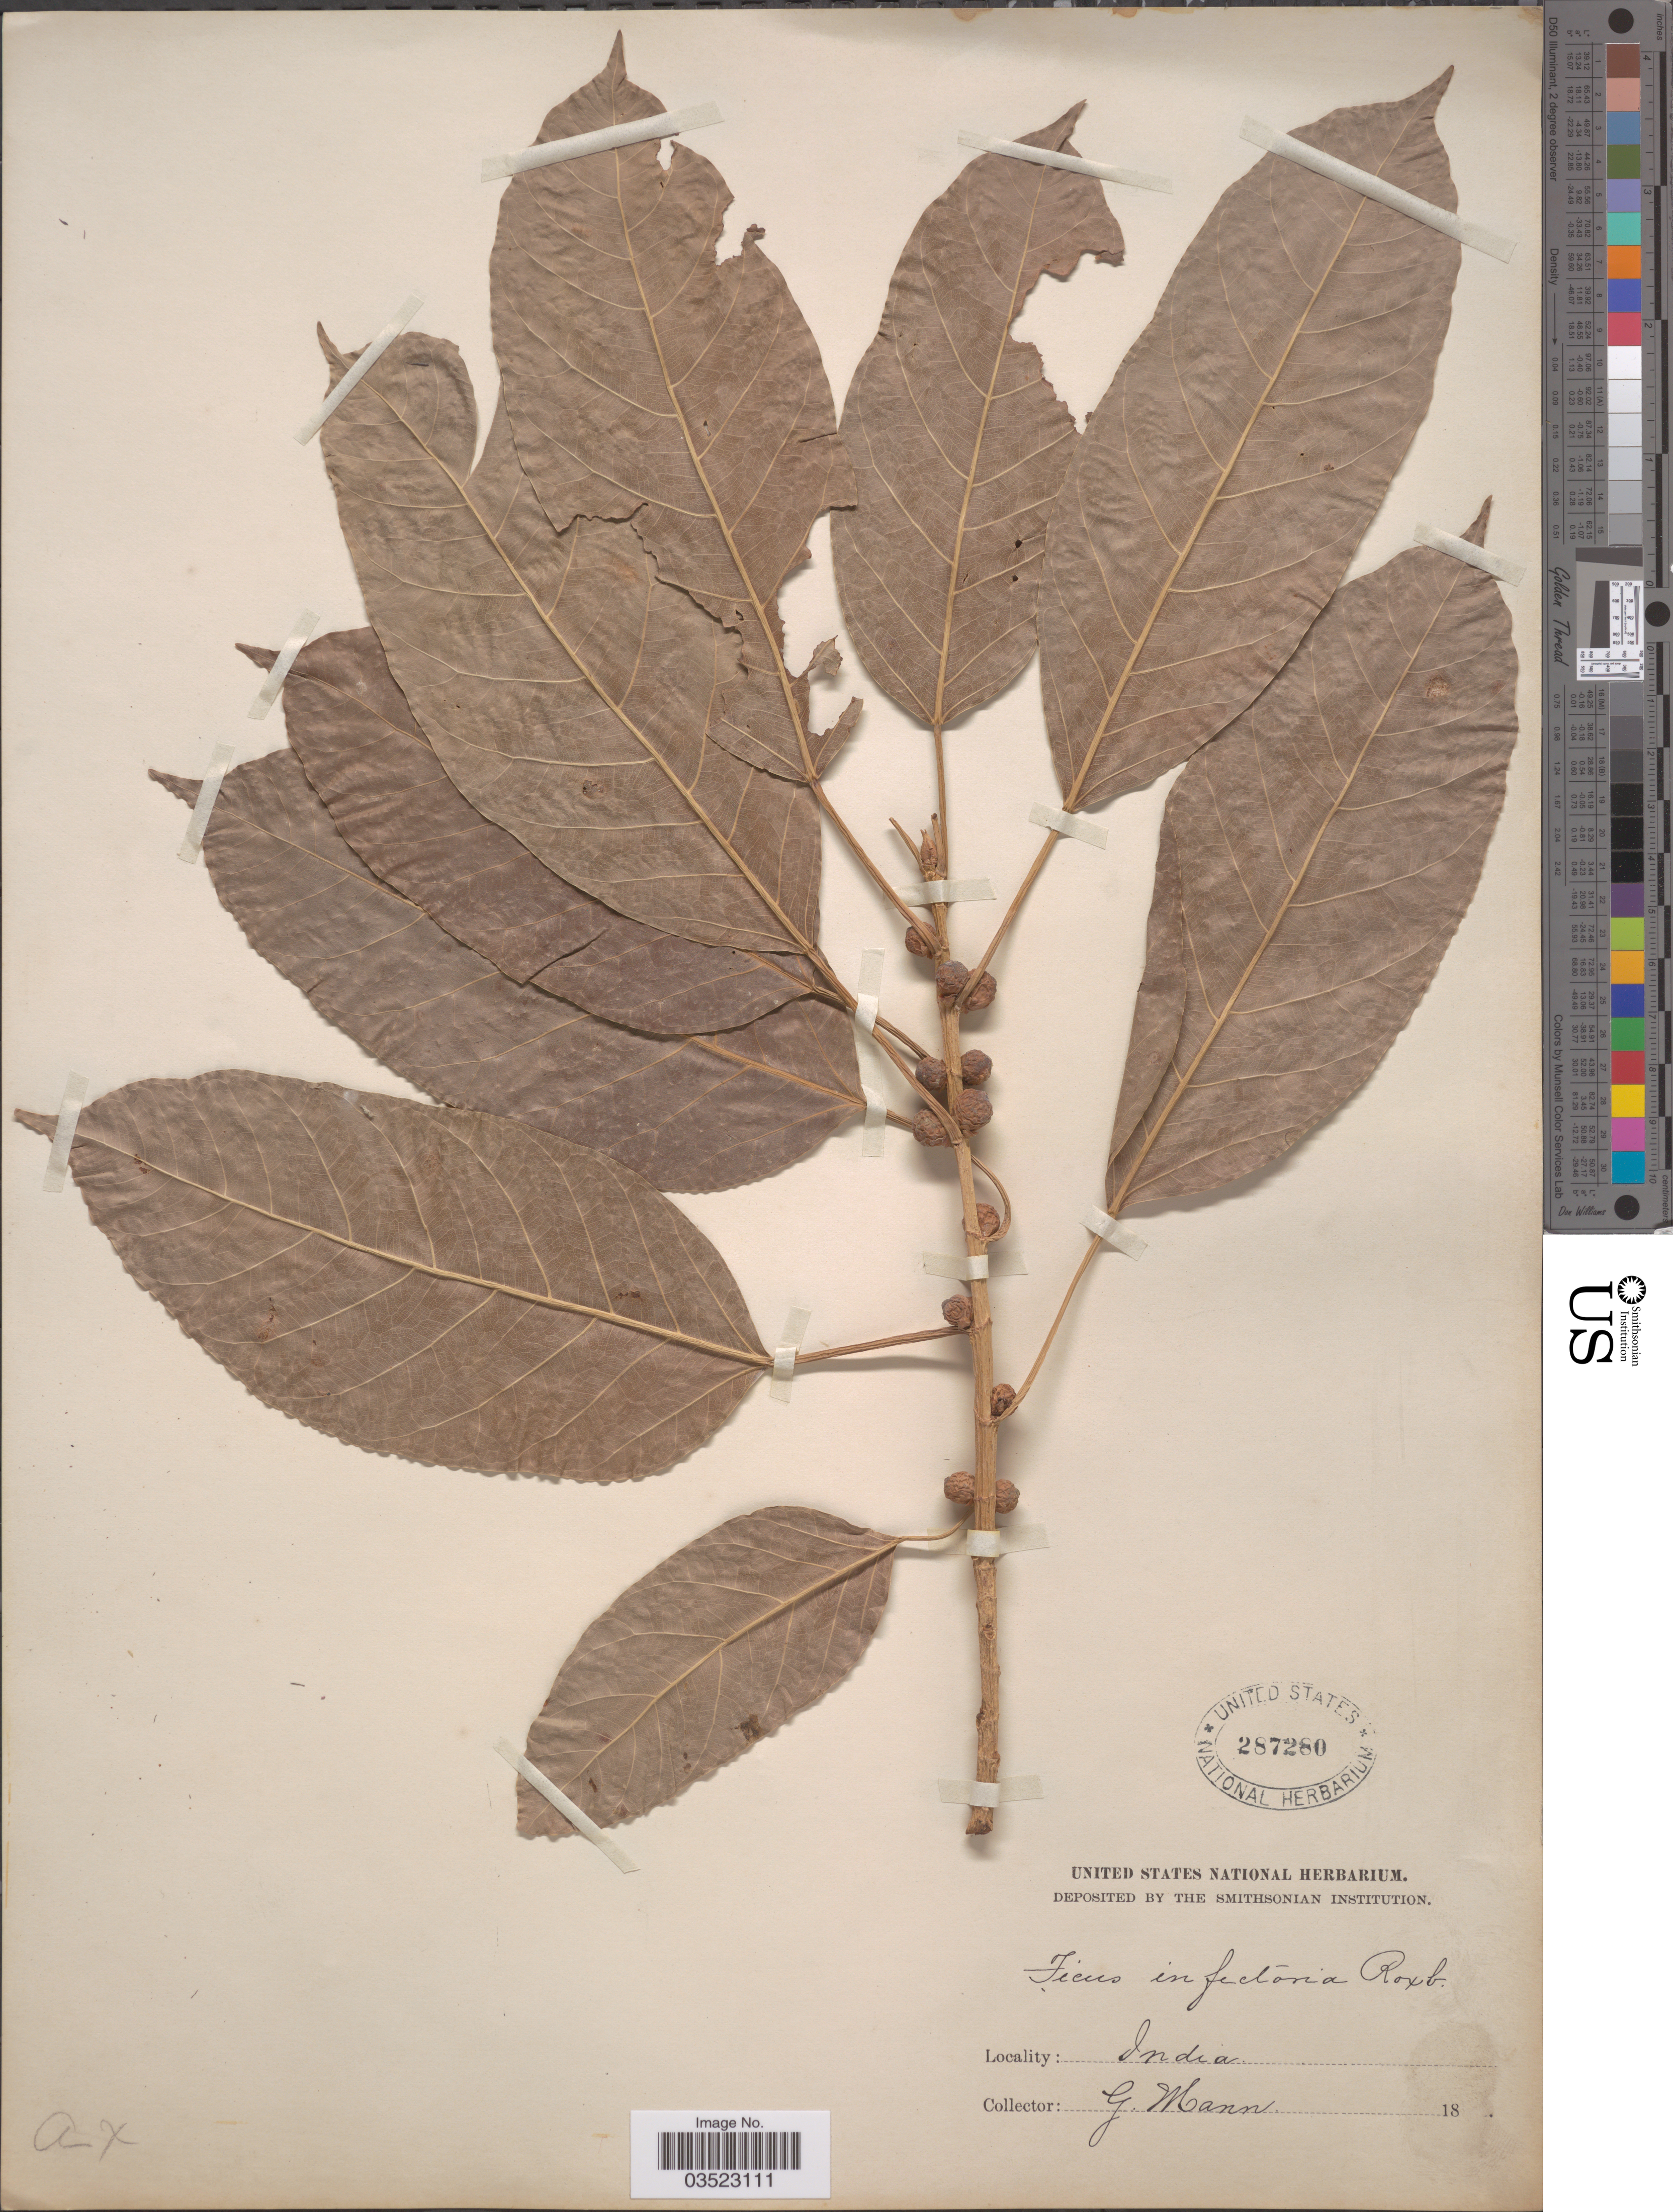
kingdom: Plantae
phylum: Tracheophyta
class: Magnoliopsida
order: Rosales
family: Moraceae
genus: Ficus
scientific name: Ficus virens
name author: Aiton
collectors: G. Mann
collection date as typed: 18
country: India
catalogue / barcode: US 287280